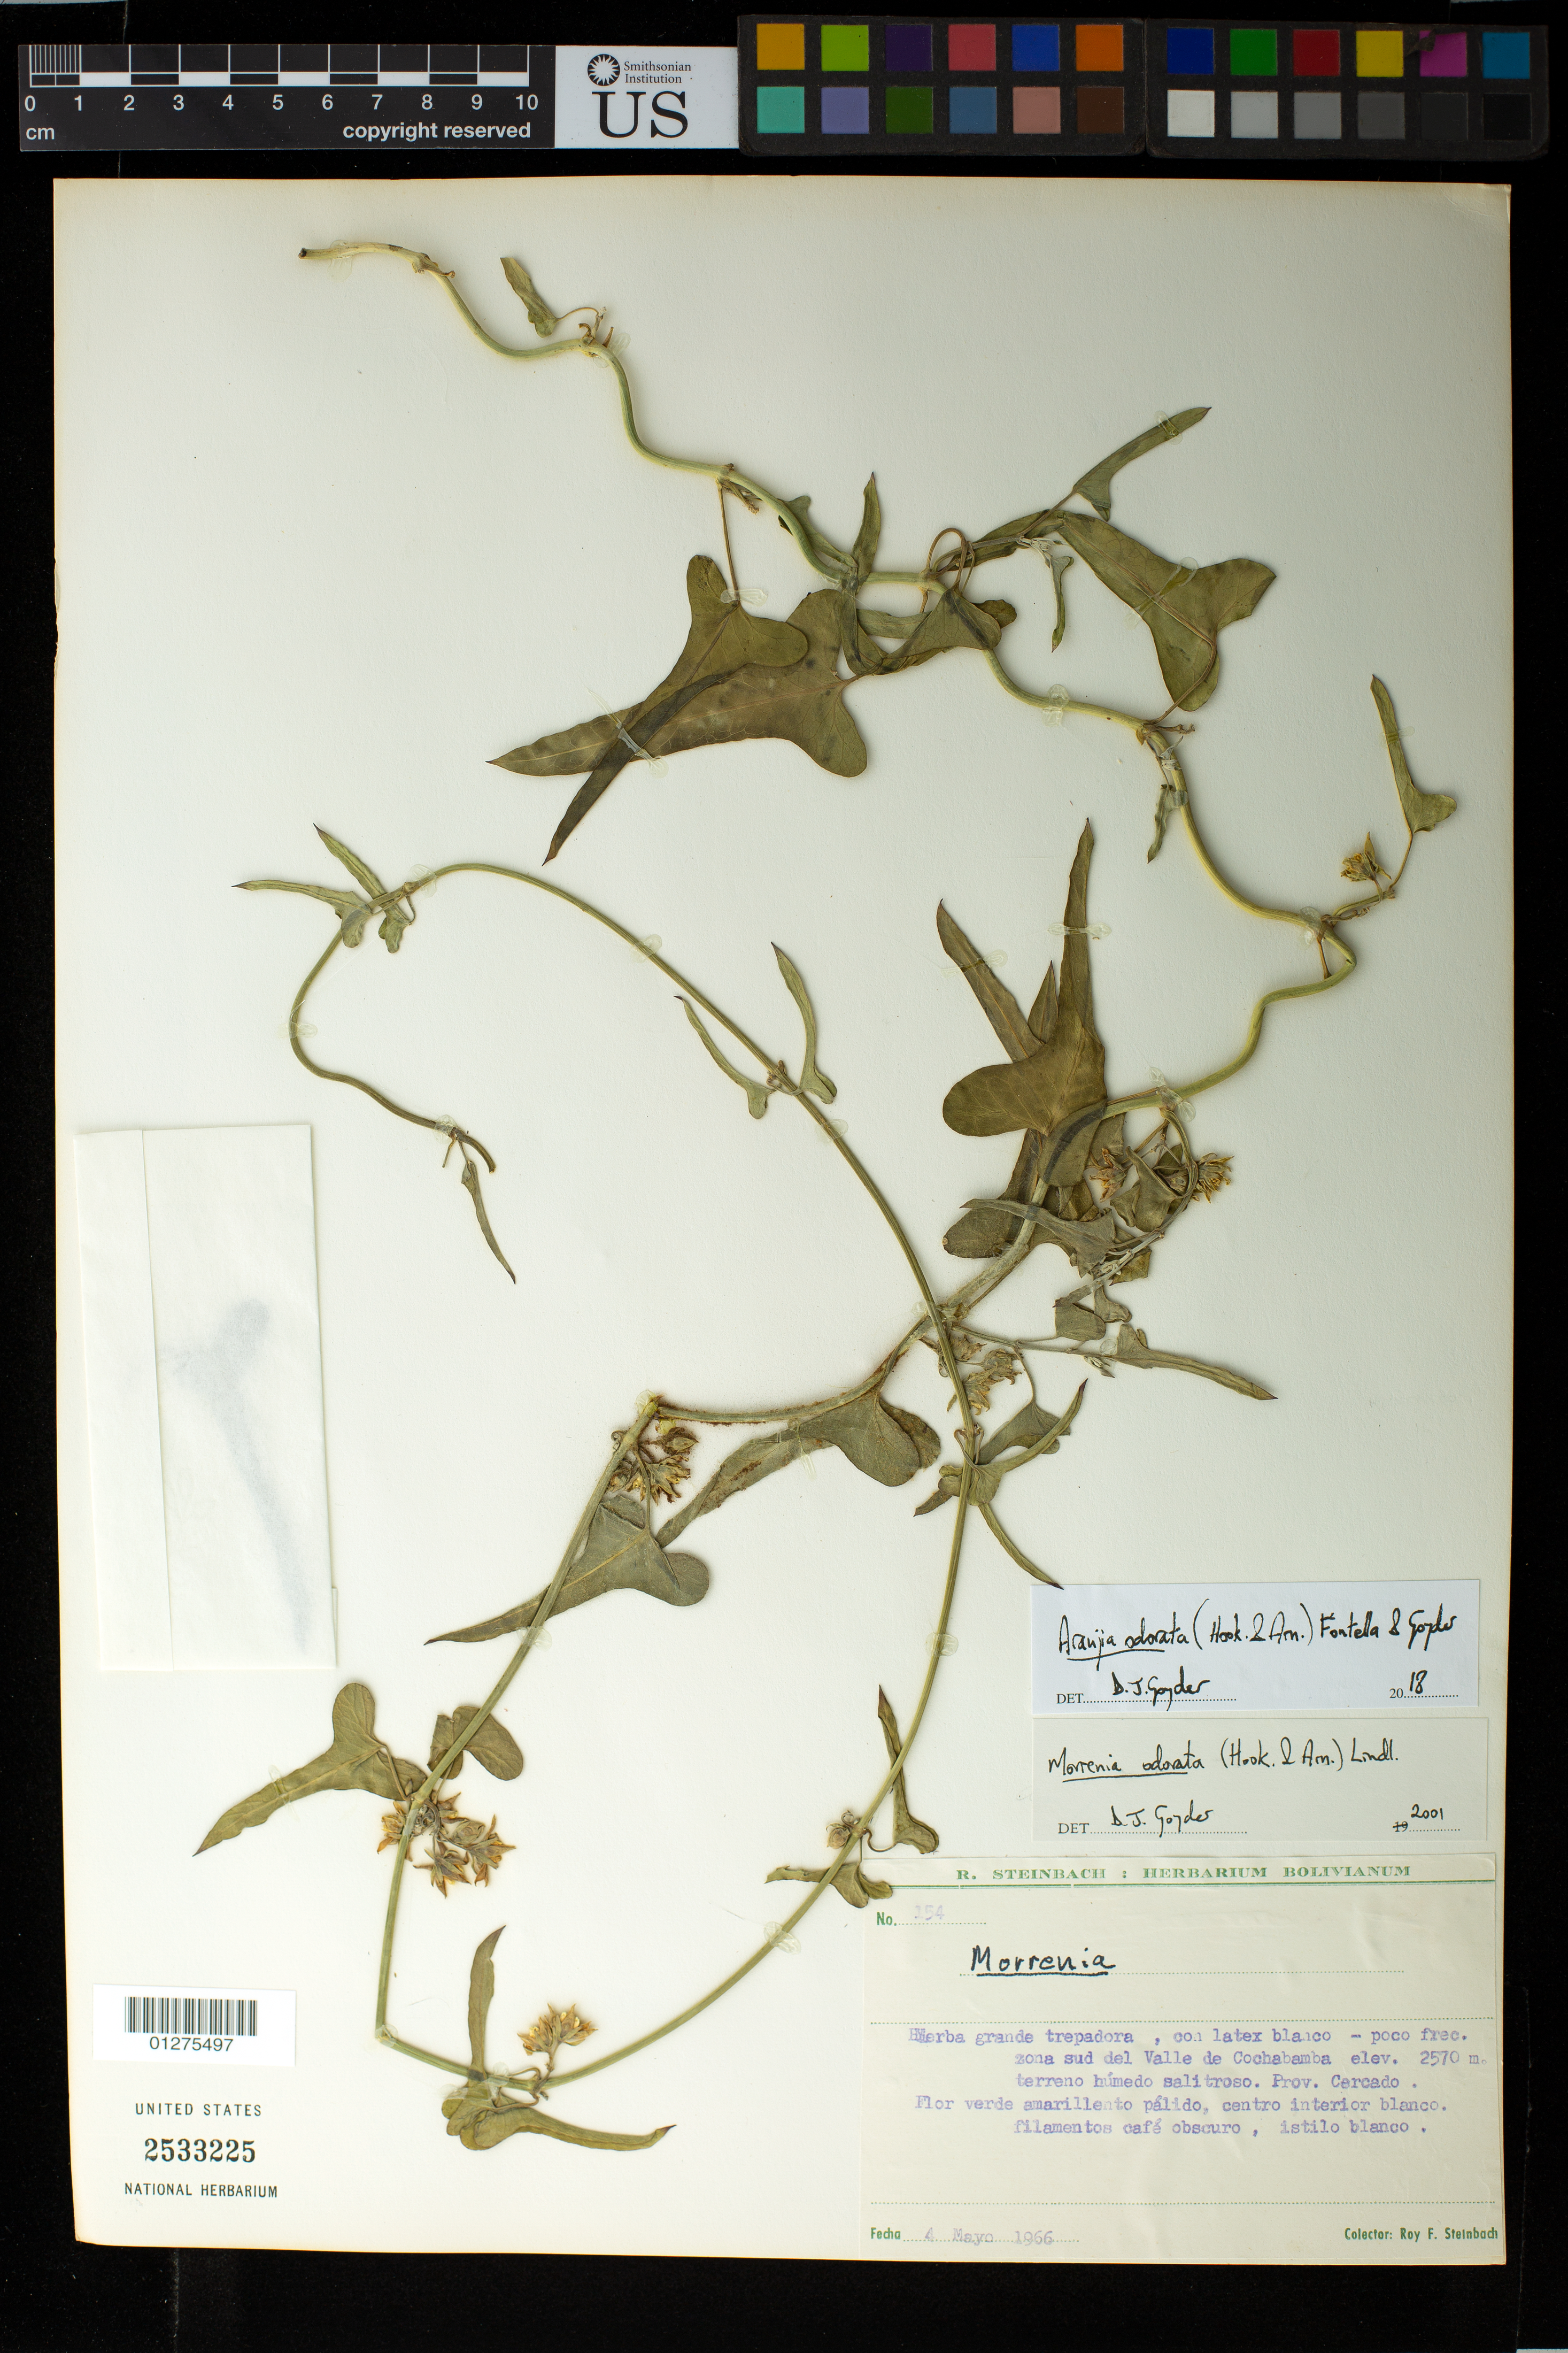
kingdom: Plantae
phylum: Tracheophyta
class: Magnoliopsida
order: Gentianales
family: Apocynaceae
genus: Araujia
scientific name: Araujia odorata (Hook. & Arn.) Fontella & Goyder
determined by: Goyder, D. J.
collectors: R. F. Steinbach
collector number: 154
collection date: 1966-05-04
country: Bolivia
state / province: Cochabamba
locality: Frecuente en el lugar (borde de corriente de agua) Valle del Cercado de Cochabamba zona sud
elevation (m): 2570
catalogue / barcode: US 2533225